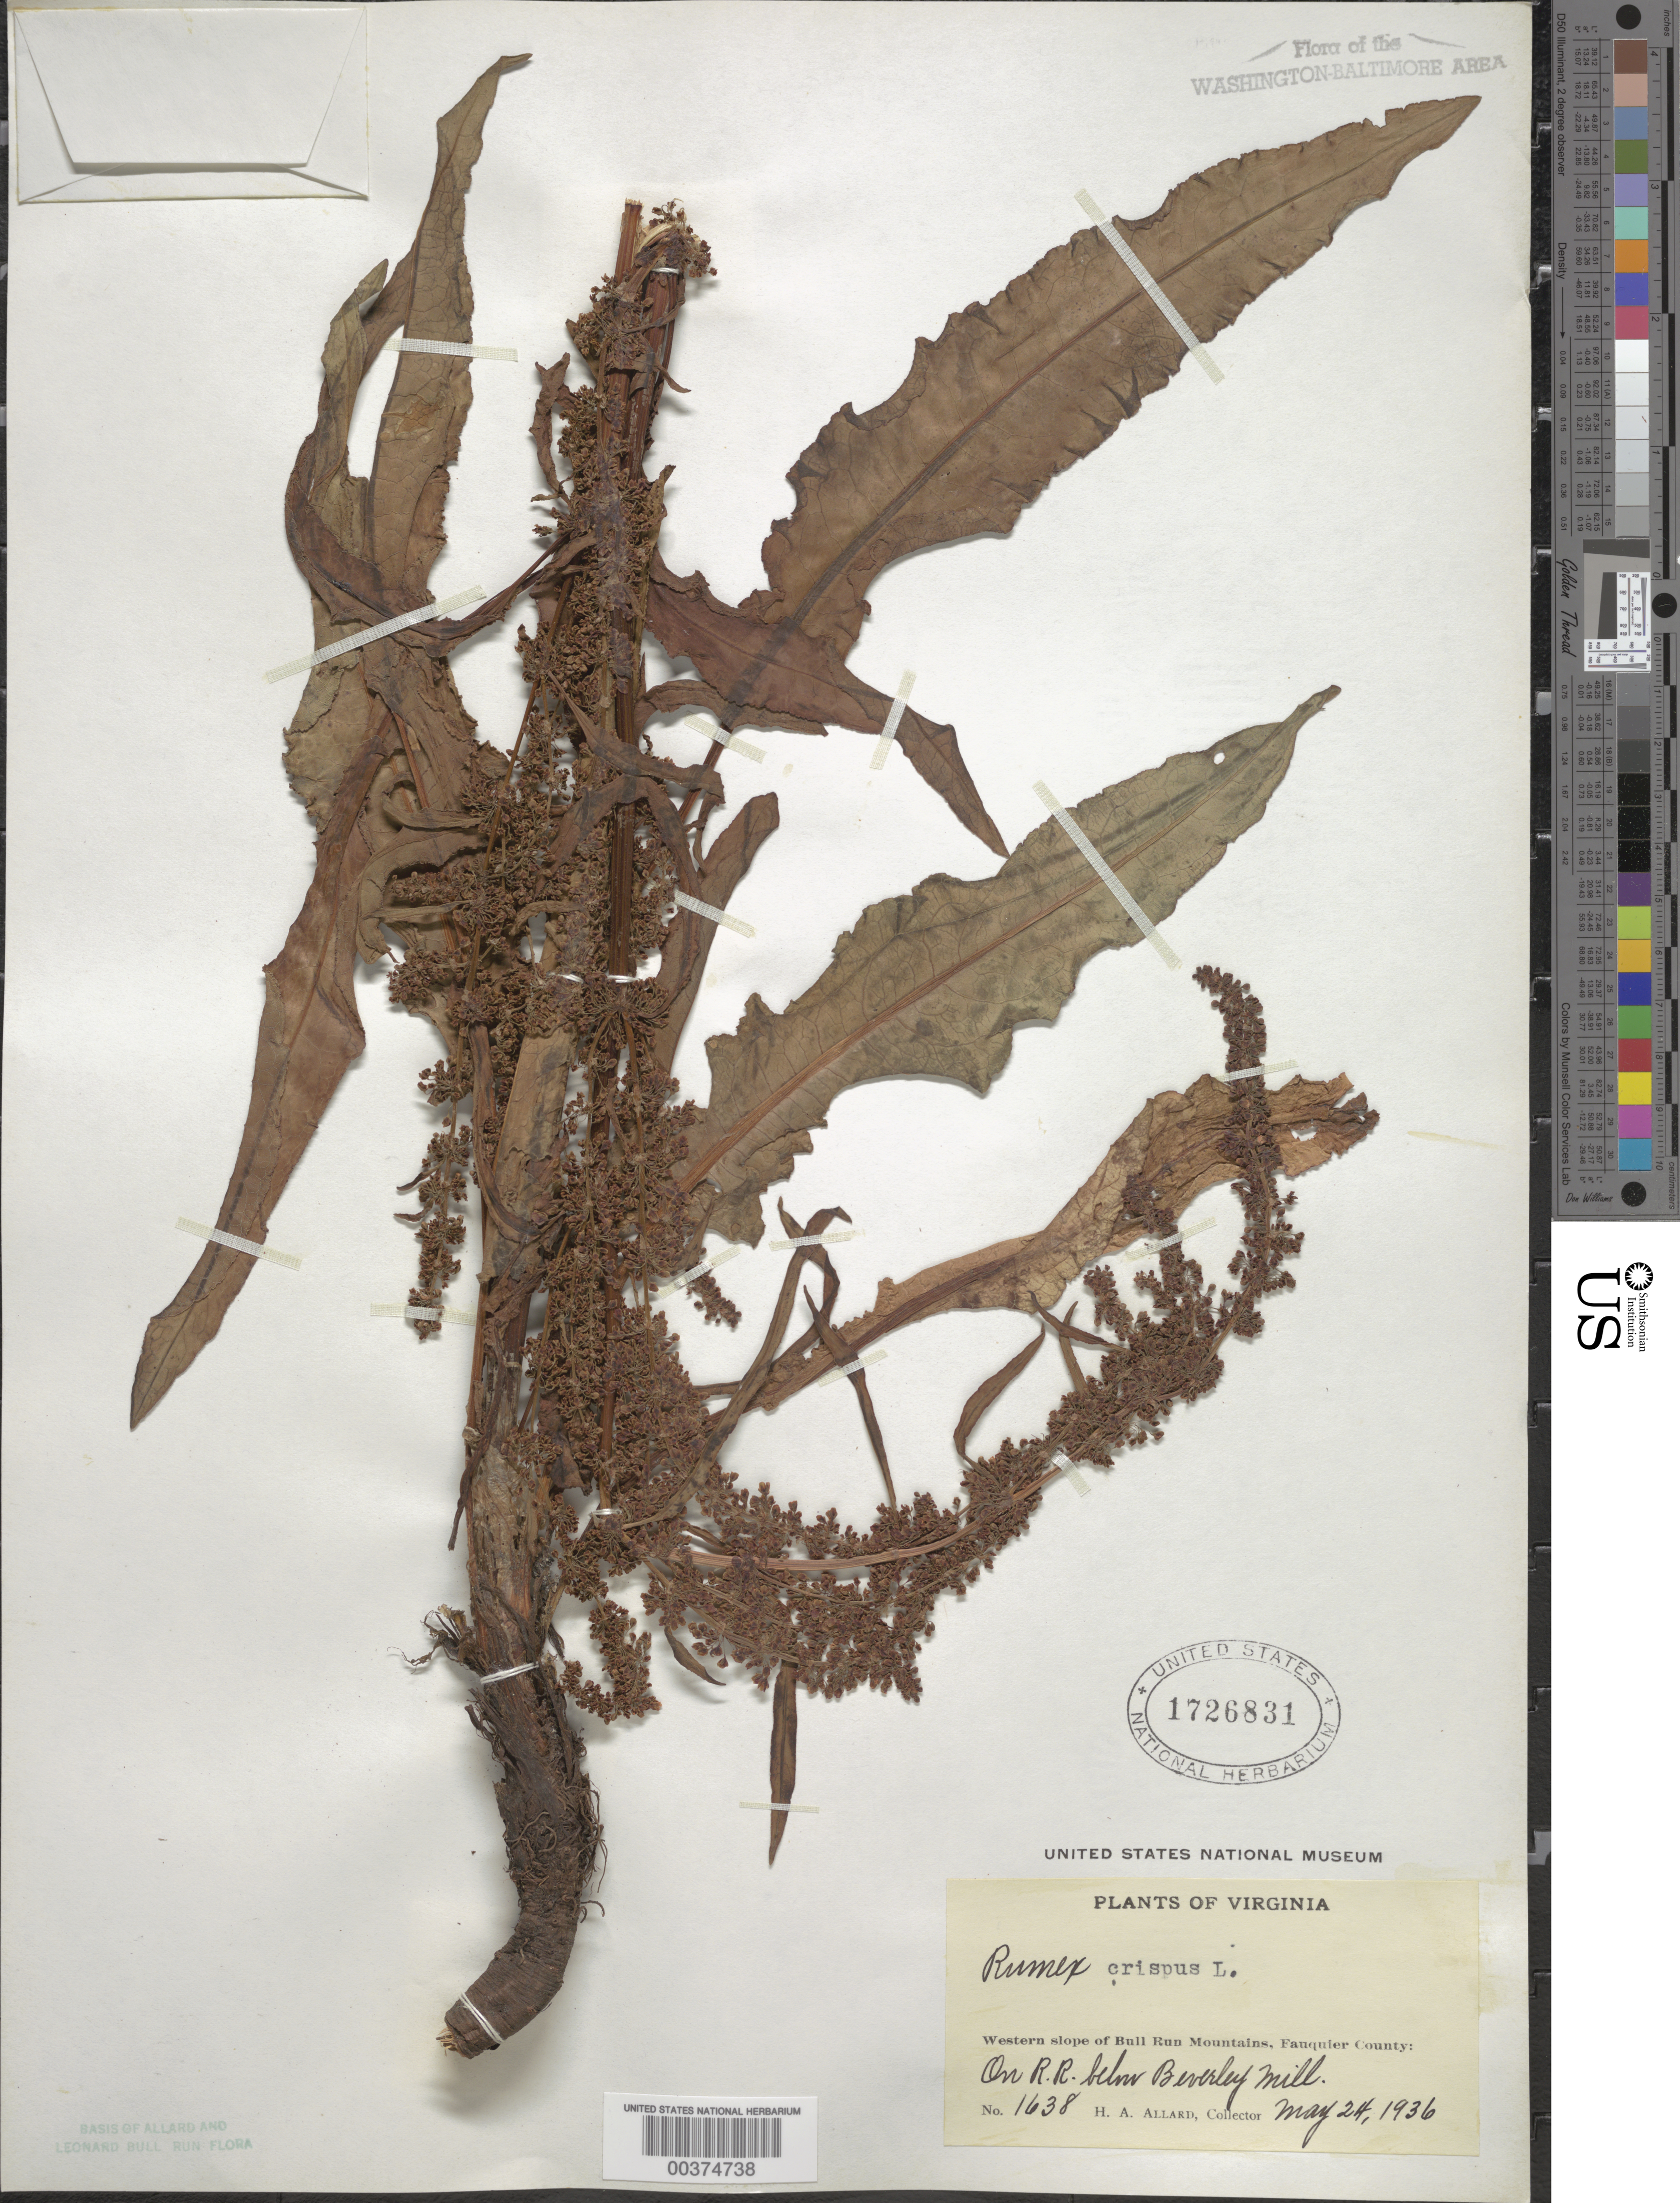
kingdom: Plantae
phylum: Tracheophyta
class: Magnoliopsida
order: Caryophyllales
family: Polygonaceae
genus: Rumex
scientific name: Rumex crispus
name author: L.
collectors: H. A. Allard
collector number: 1638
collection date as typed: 24 May 1936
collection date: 1936-05-24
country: United States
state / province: Virginia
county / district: Fauquier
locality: Railroad below Beverley Mill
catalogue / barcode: US 1726831